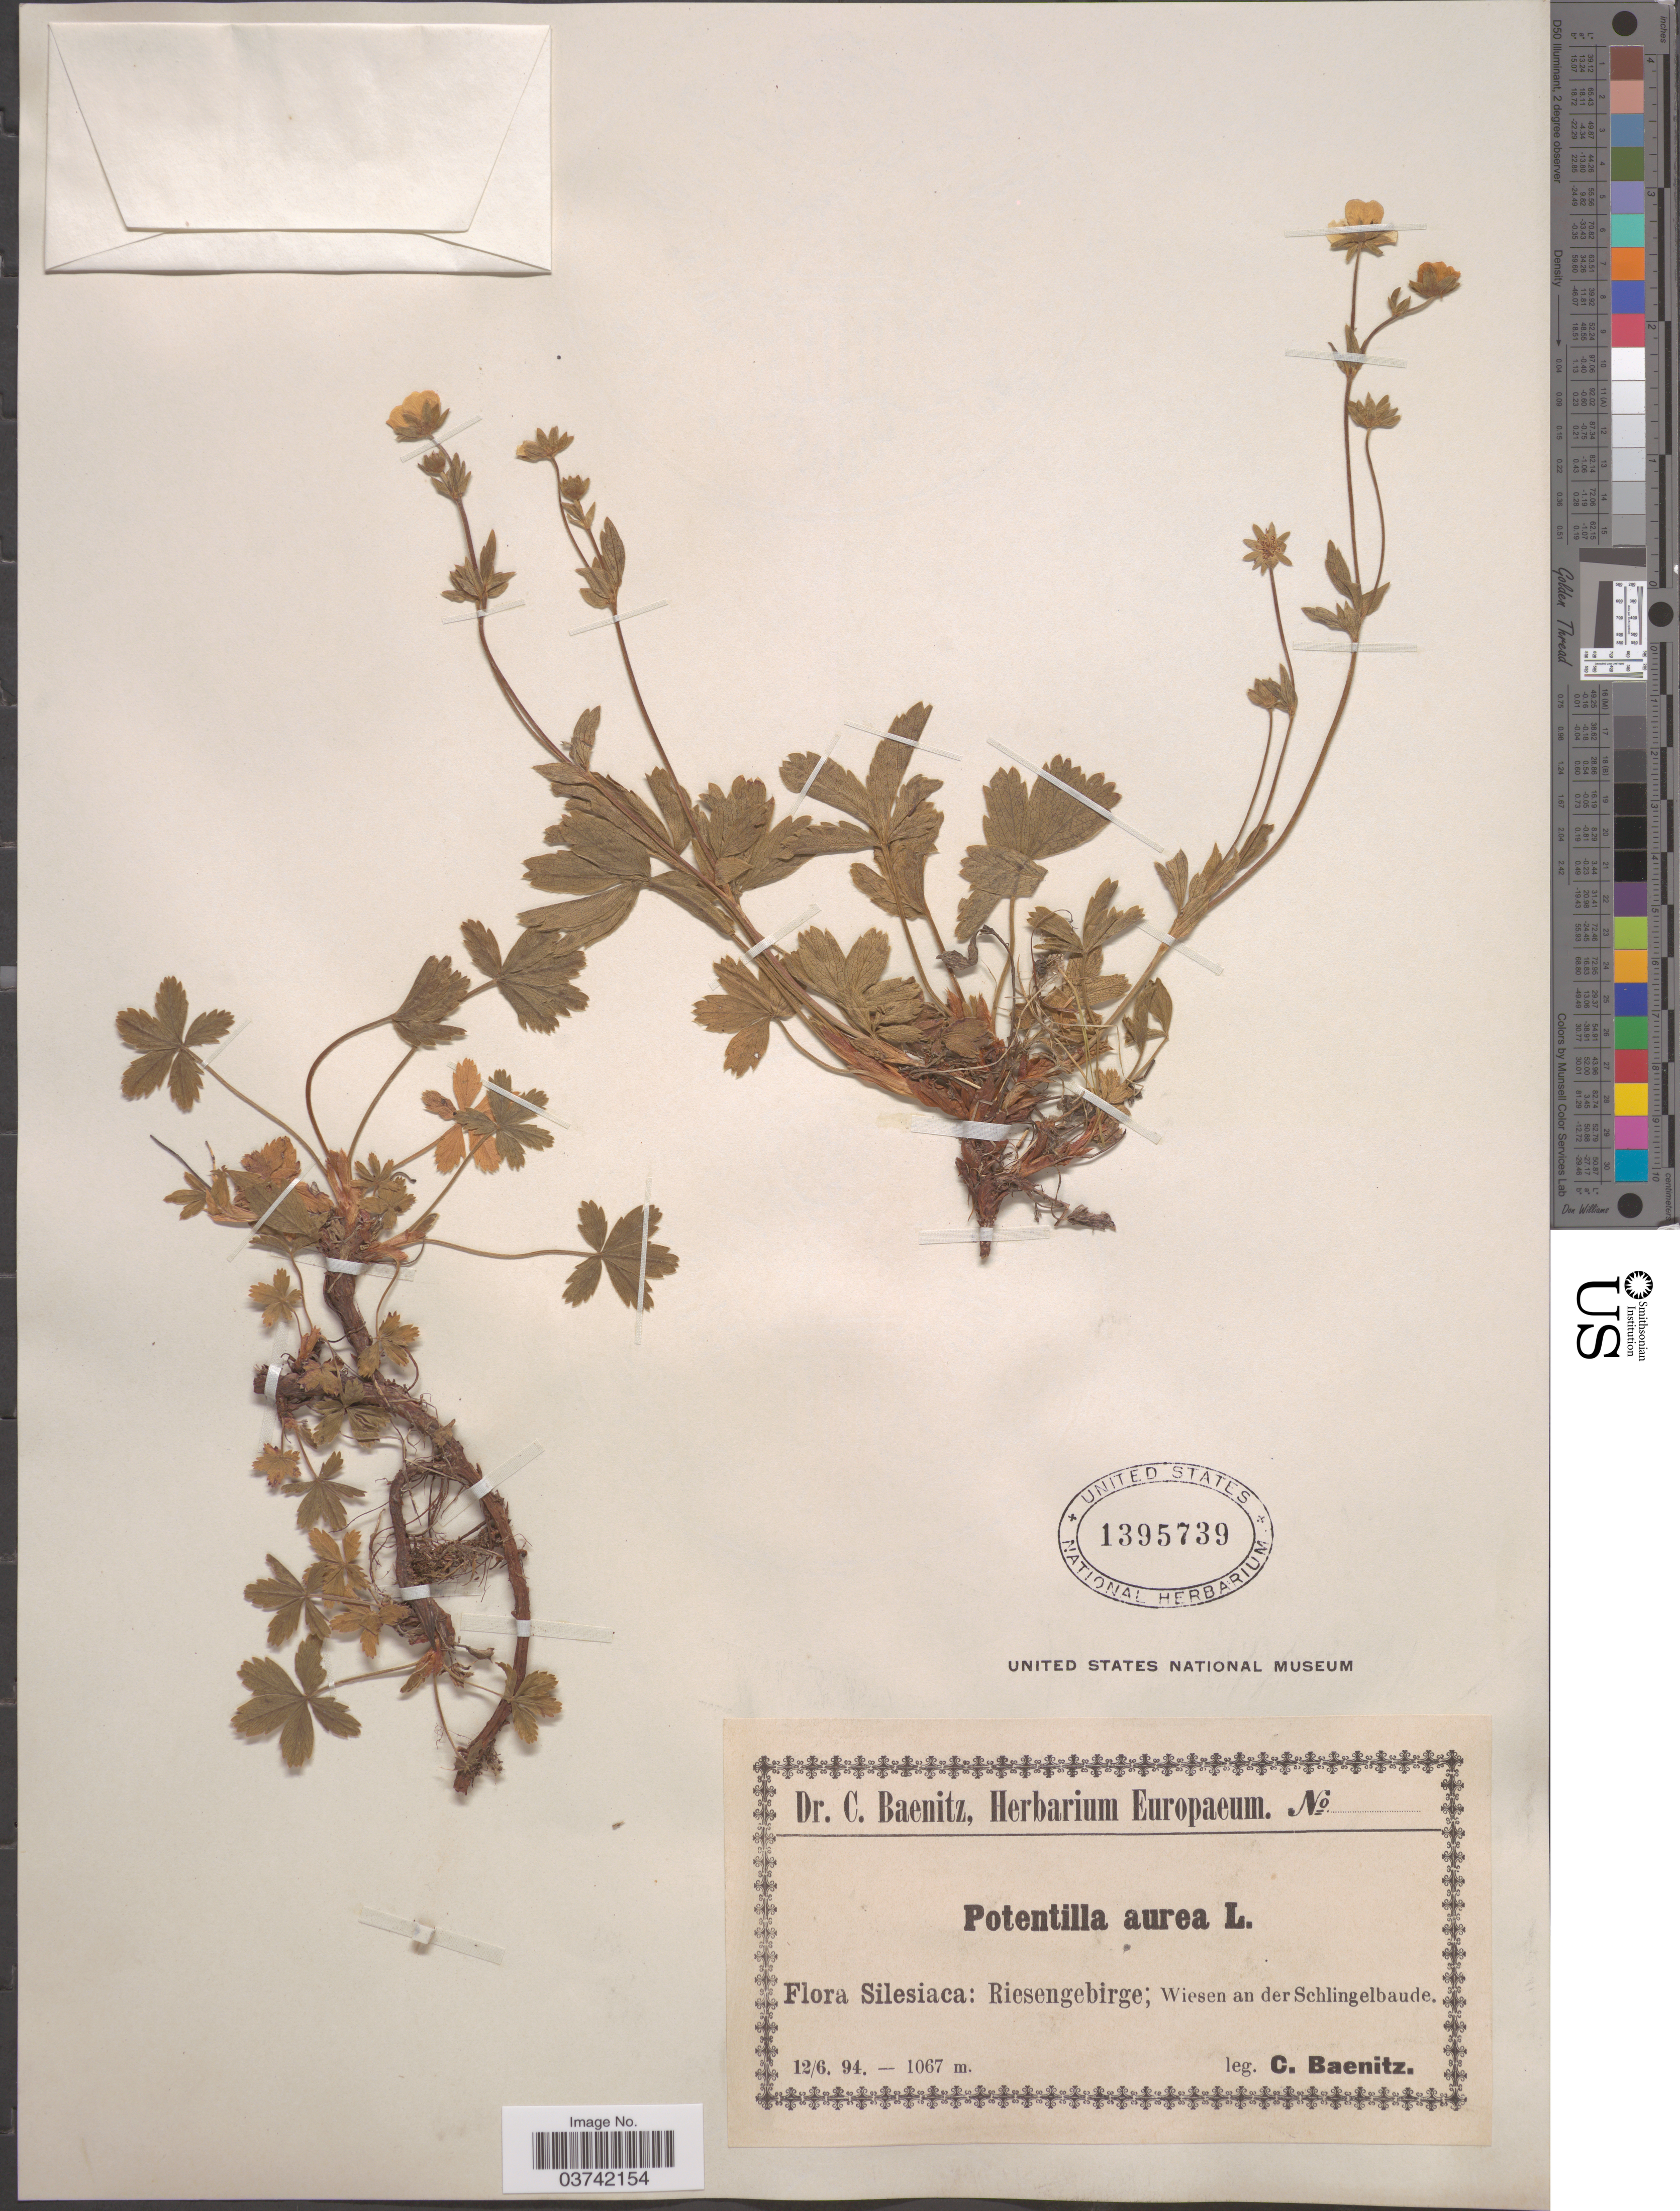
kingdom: Plantae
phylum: Tracheophyta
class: Magnoliopsida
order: Rosales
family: Rosaceae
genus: Potentilla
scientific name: Potentilla aurea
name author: L.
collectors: C. G. Baenitz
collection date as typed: Transcribed d/m/y: 12/6/94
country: Poland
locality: Silesiaca: Riesengebirge; Wiesen an der Schlingelbaude.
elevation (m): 1067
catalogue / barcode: US 1395739